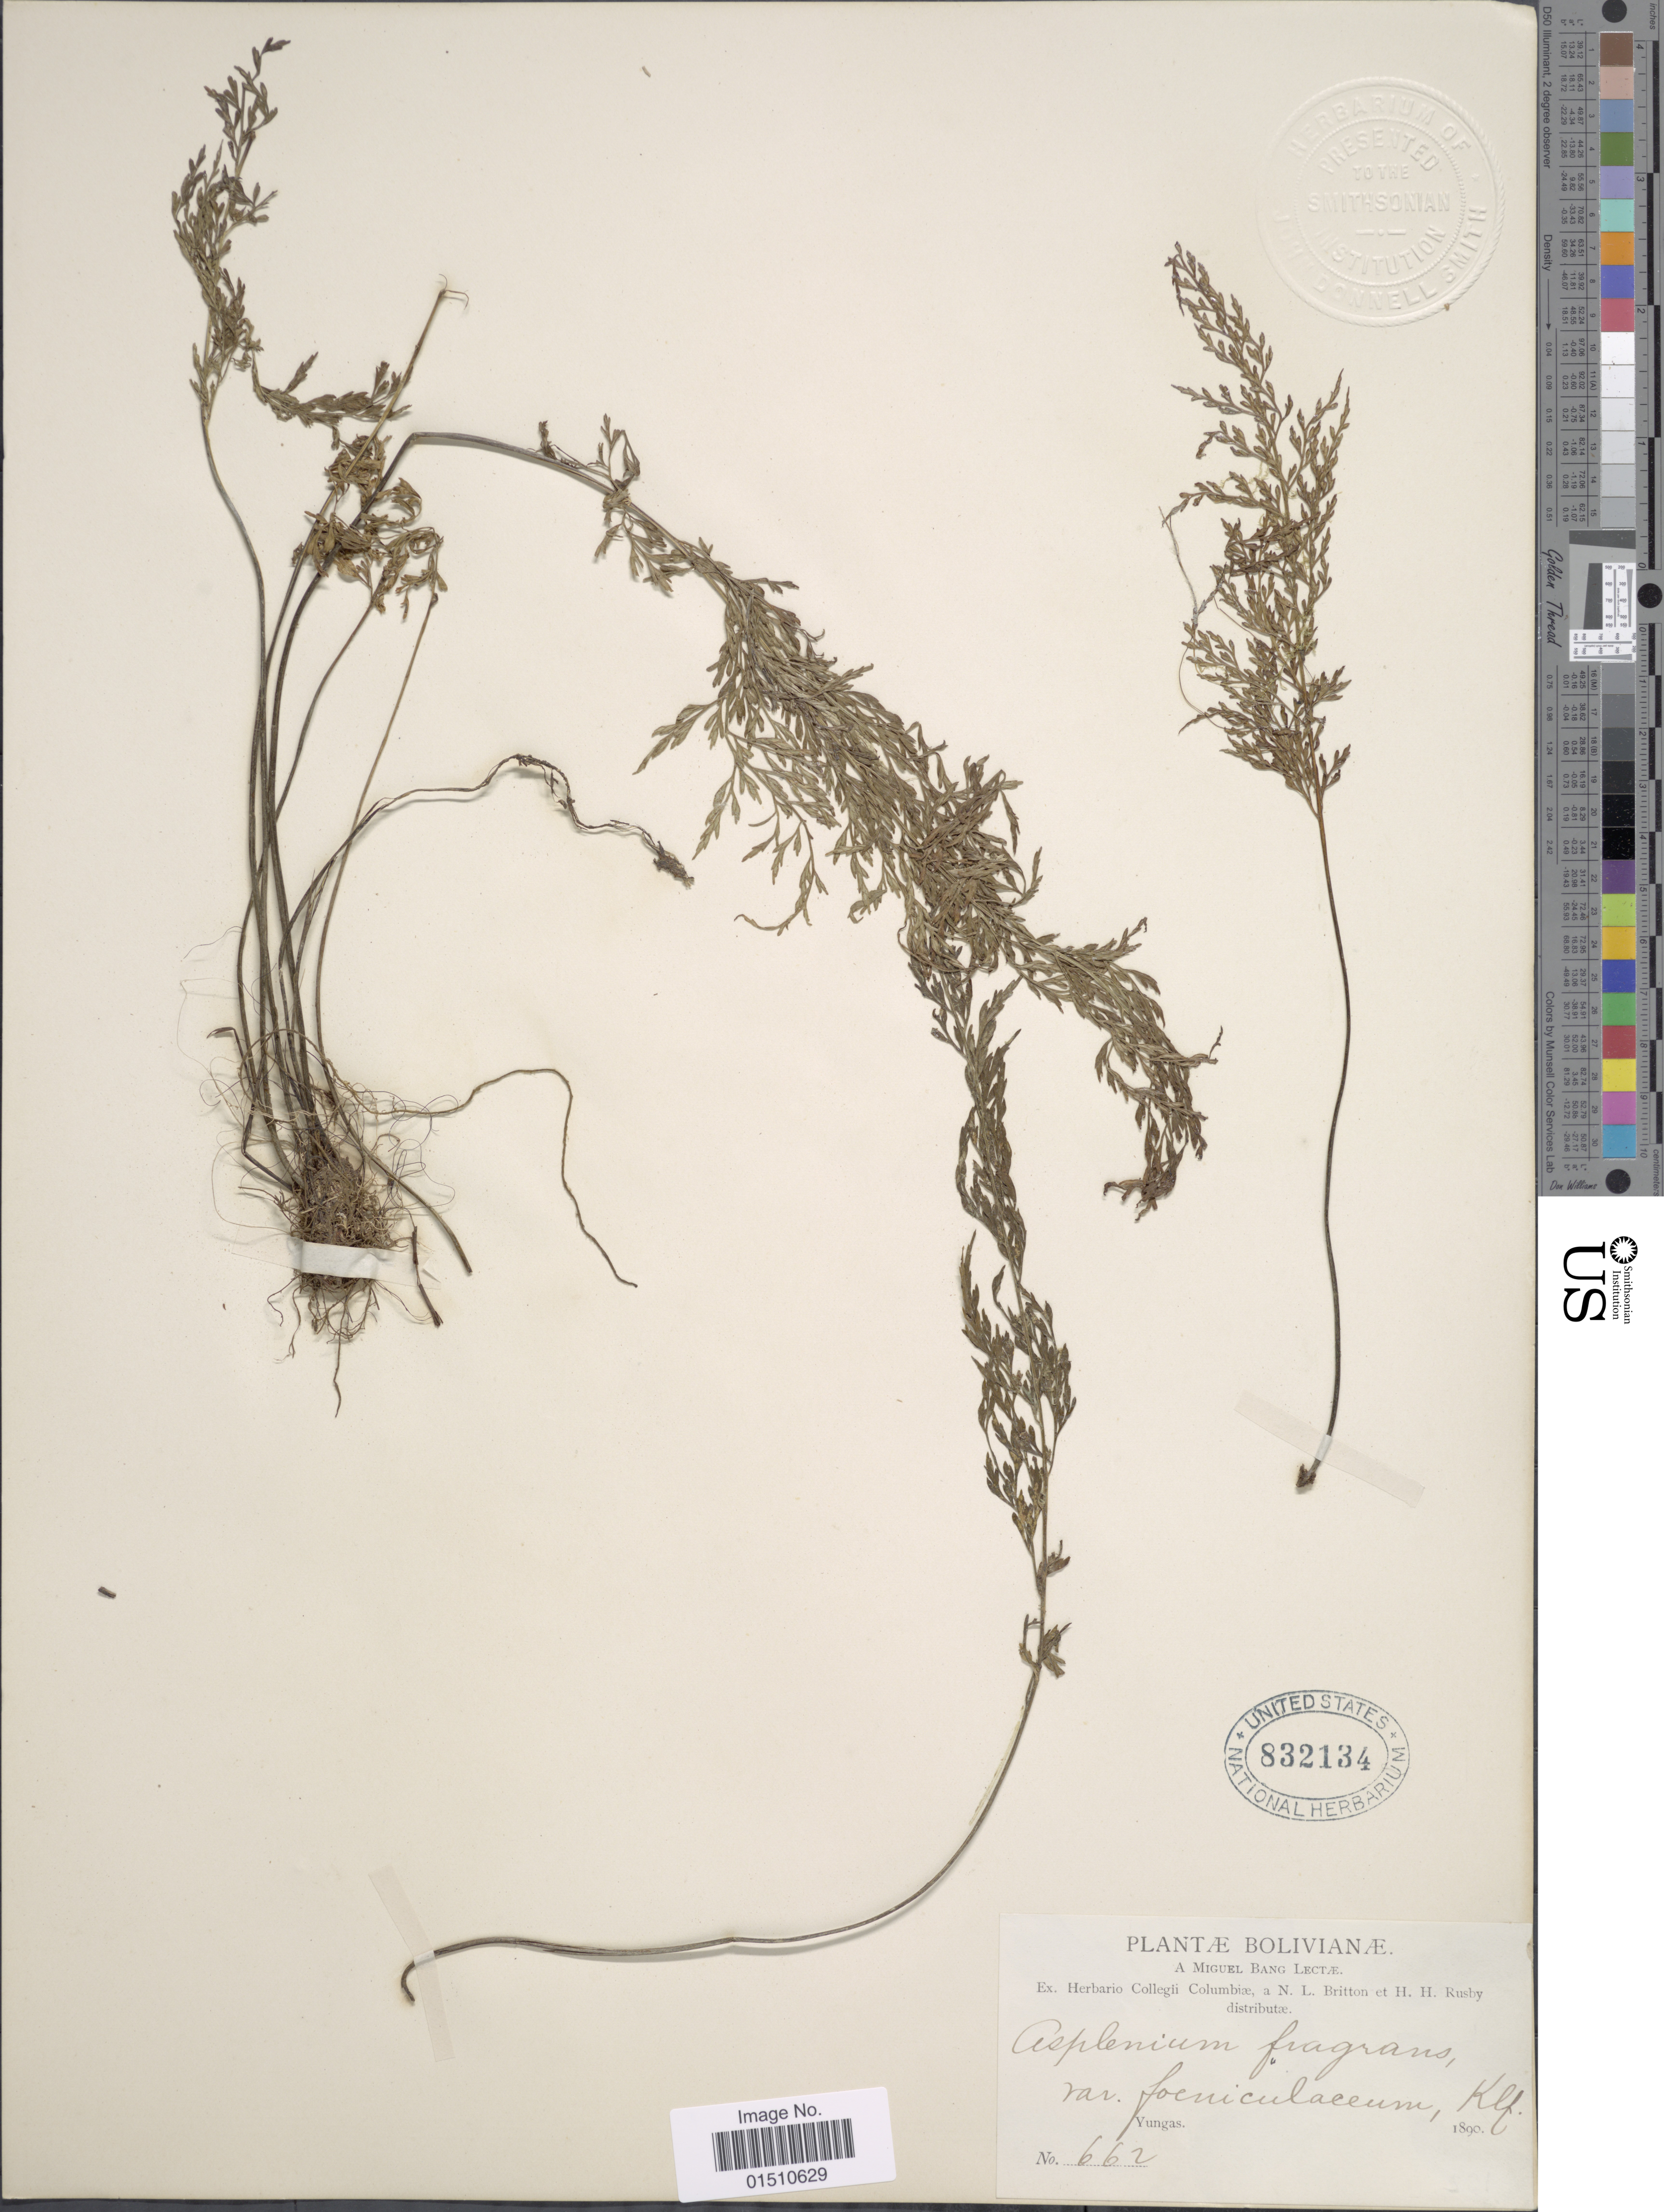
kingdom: Plantae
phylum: Tracheophyta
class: Polypodiopsida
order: Polypodiales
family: Aspleniaceae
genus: Asplenium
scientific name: Asplenium cuspidatum var. foeniculaceum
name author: (Kunth) C.V. Morton & Lellinger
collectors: M. Bang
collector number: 662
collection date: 1890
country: Bolivia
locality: Bolivianæ, South America. Yungas.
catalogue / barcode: US 832134